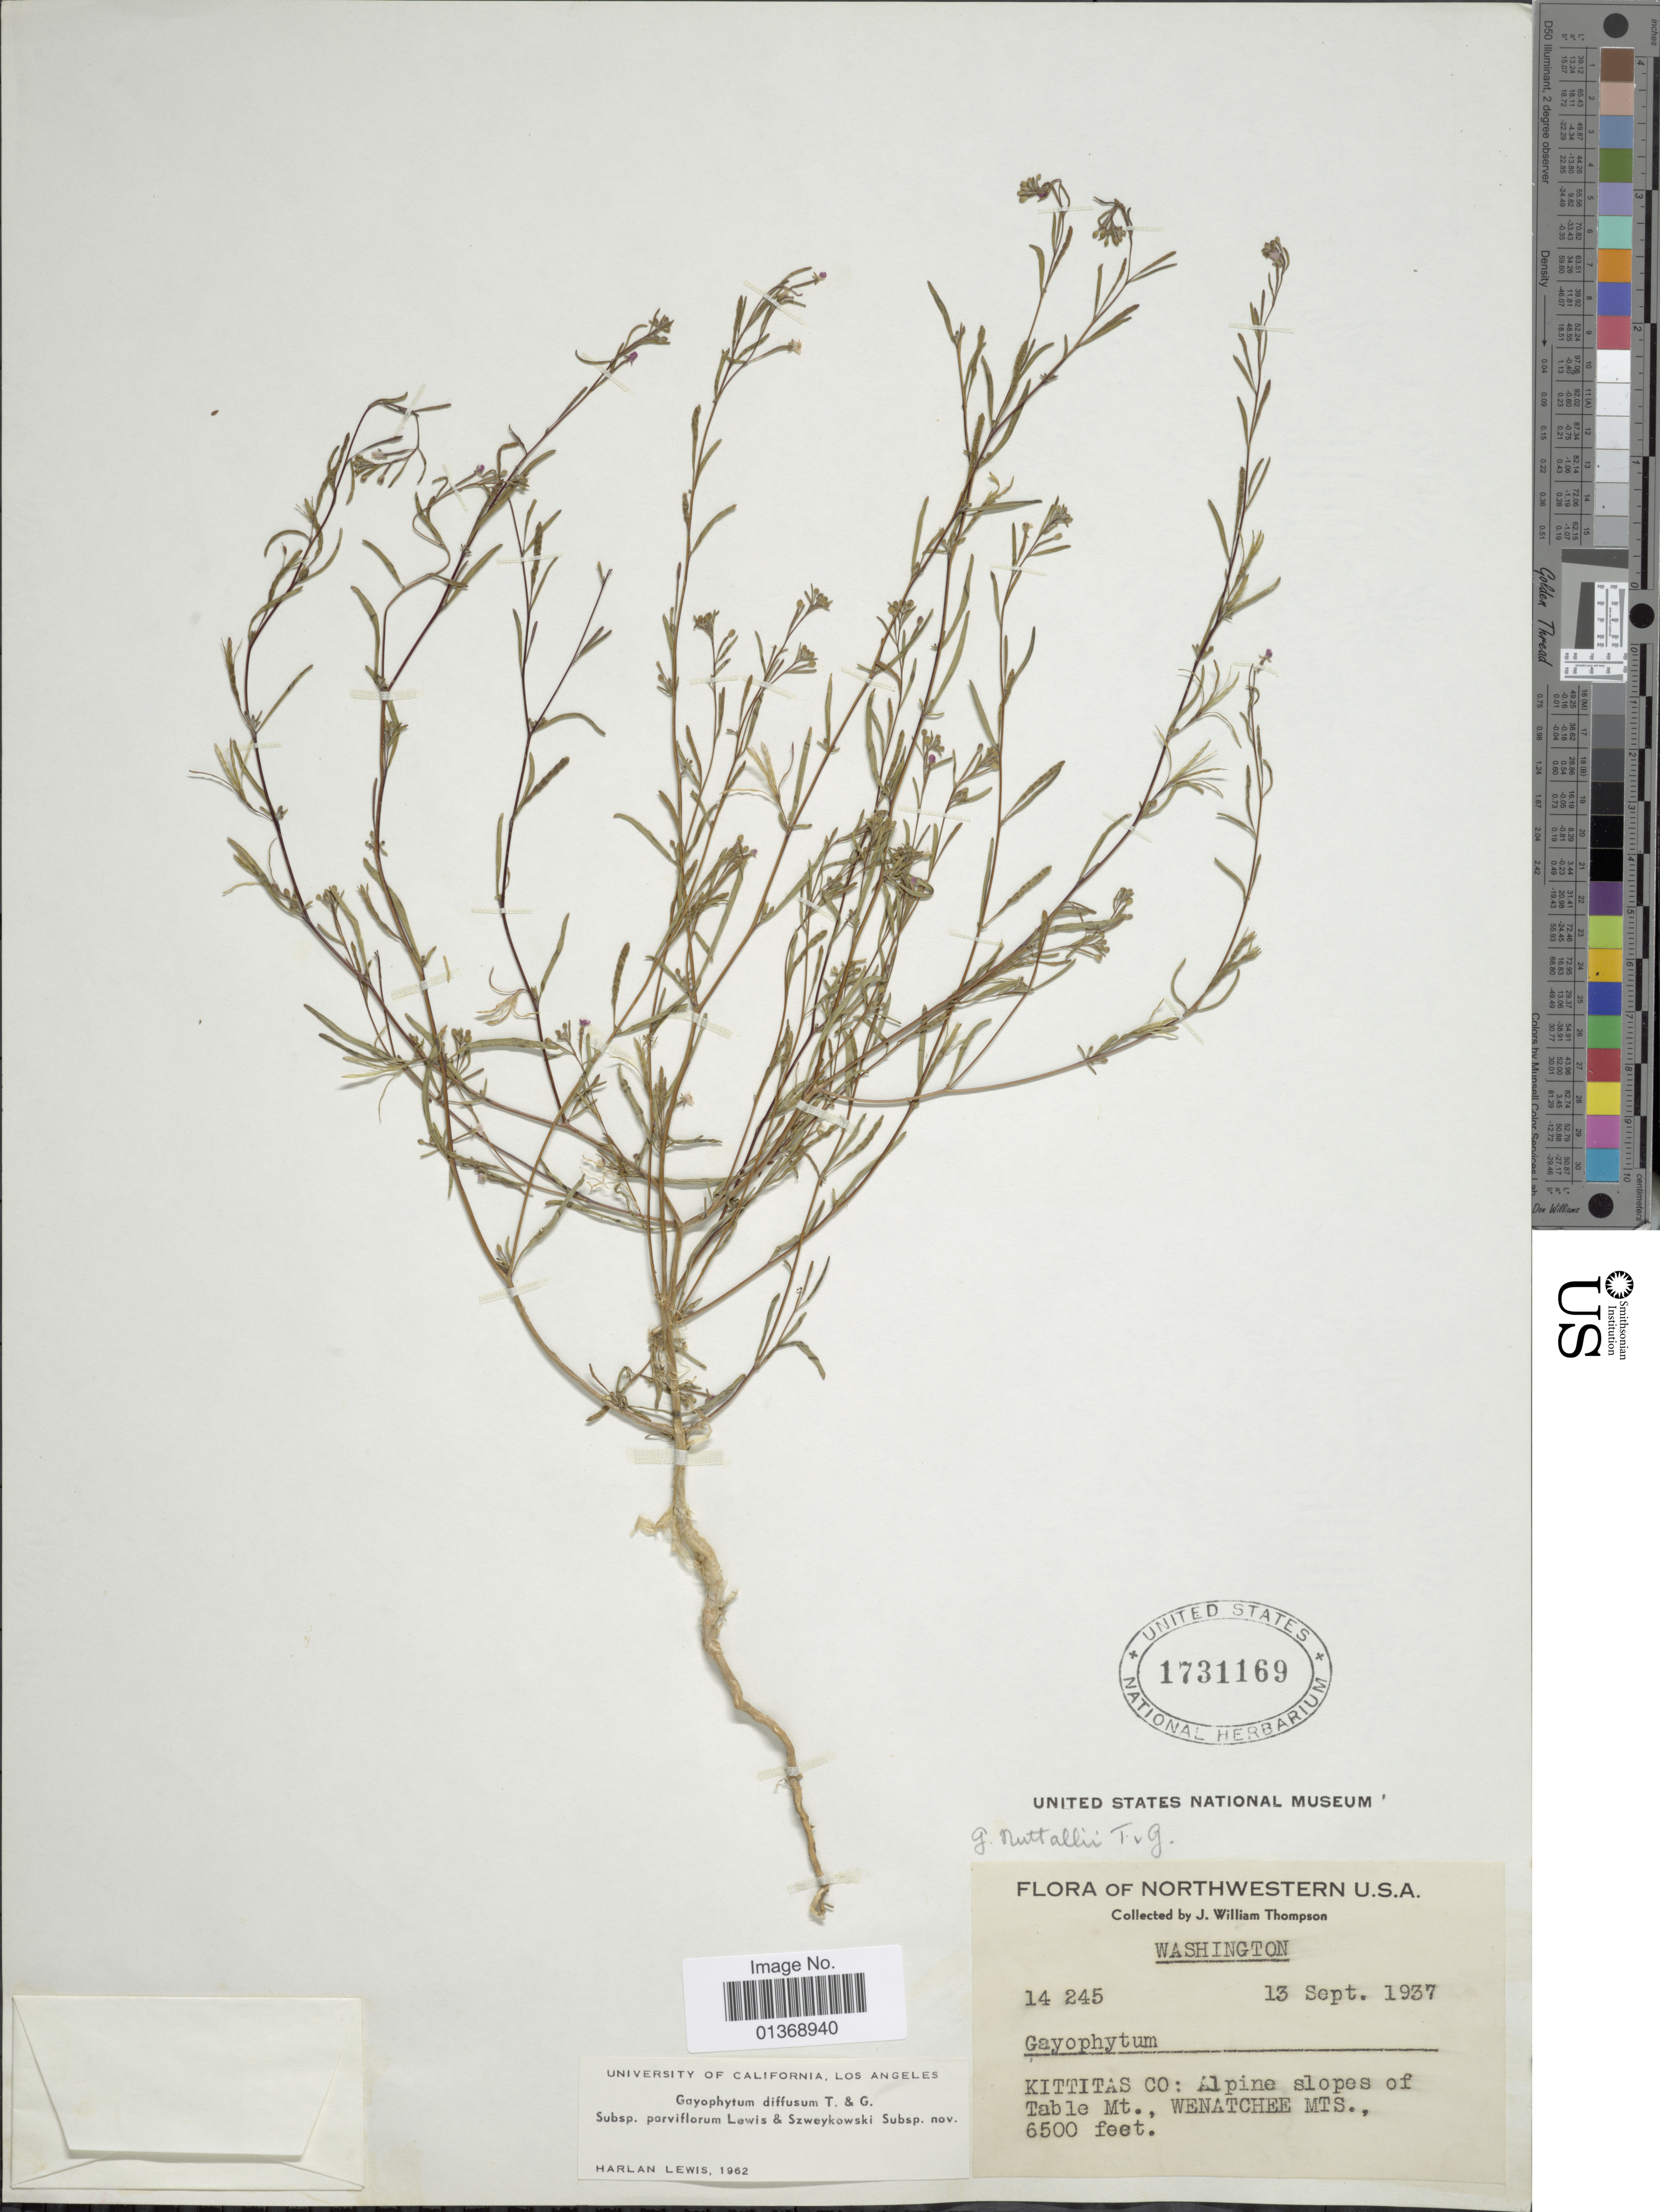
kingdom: Plantae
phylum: Tracheophyta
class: Magnoliopsida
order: Myrtales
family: Onagraceae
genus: Gayophytum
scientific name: Gayophytum diffusum subsp. parviflorum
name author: F. H. Lewis & Szweyk.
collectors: J. W. Thompson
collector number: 14245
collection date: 1937-09-13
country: United States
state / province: Washington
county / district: Kittitas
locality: Northwestern, Kittitas Co: Alpine slopes of Table Mt., Wenatchee Mts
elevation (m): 1981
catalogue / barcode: US 1731169